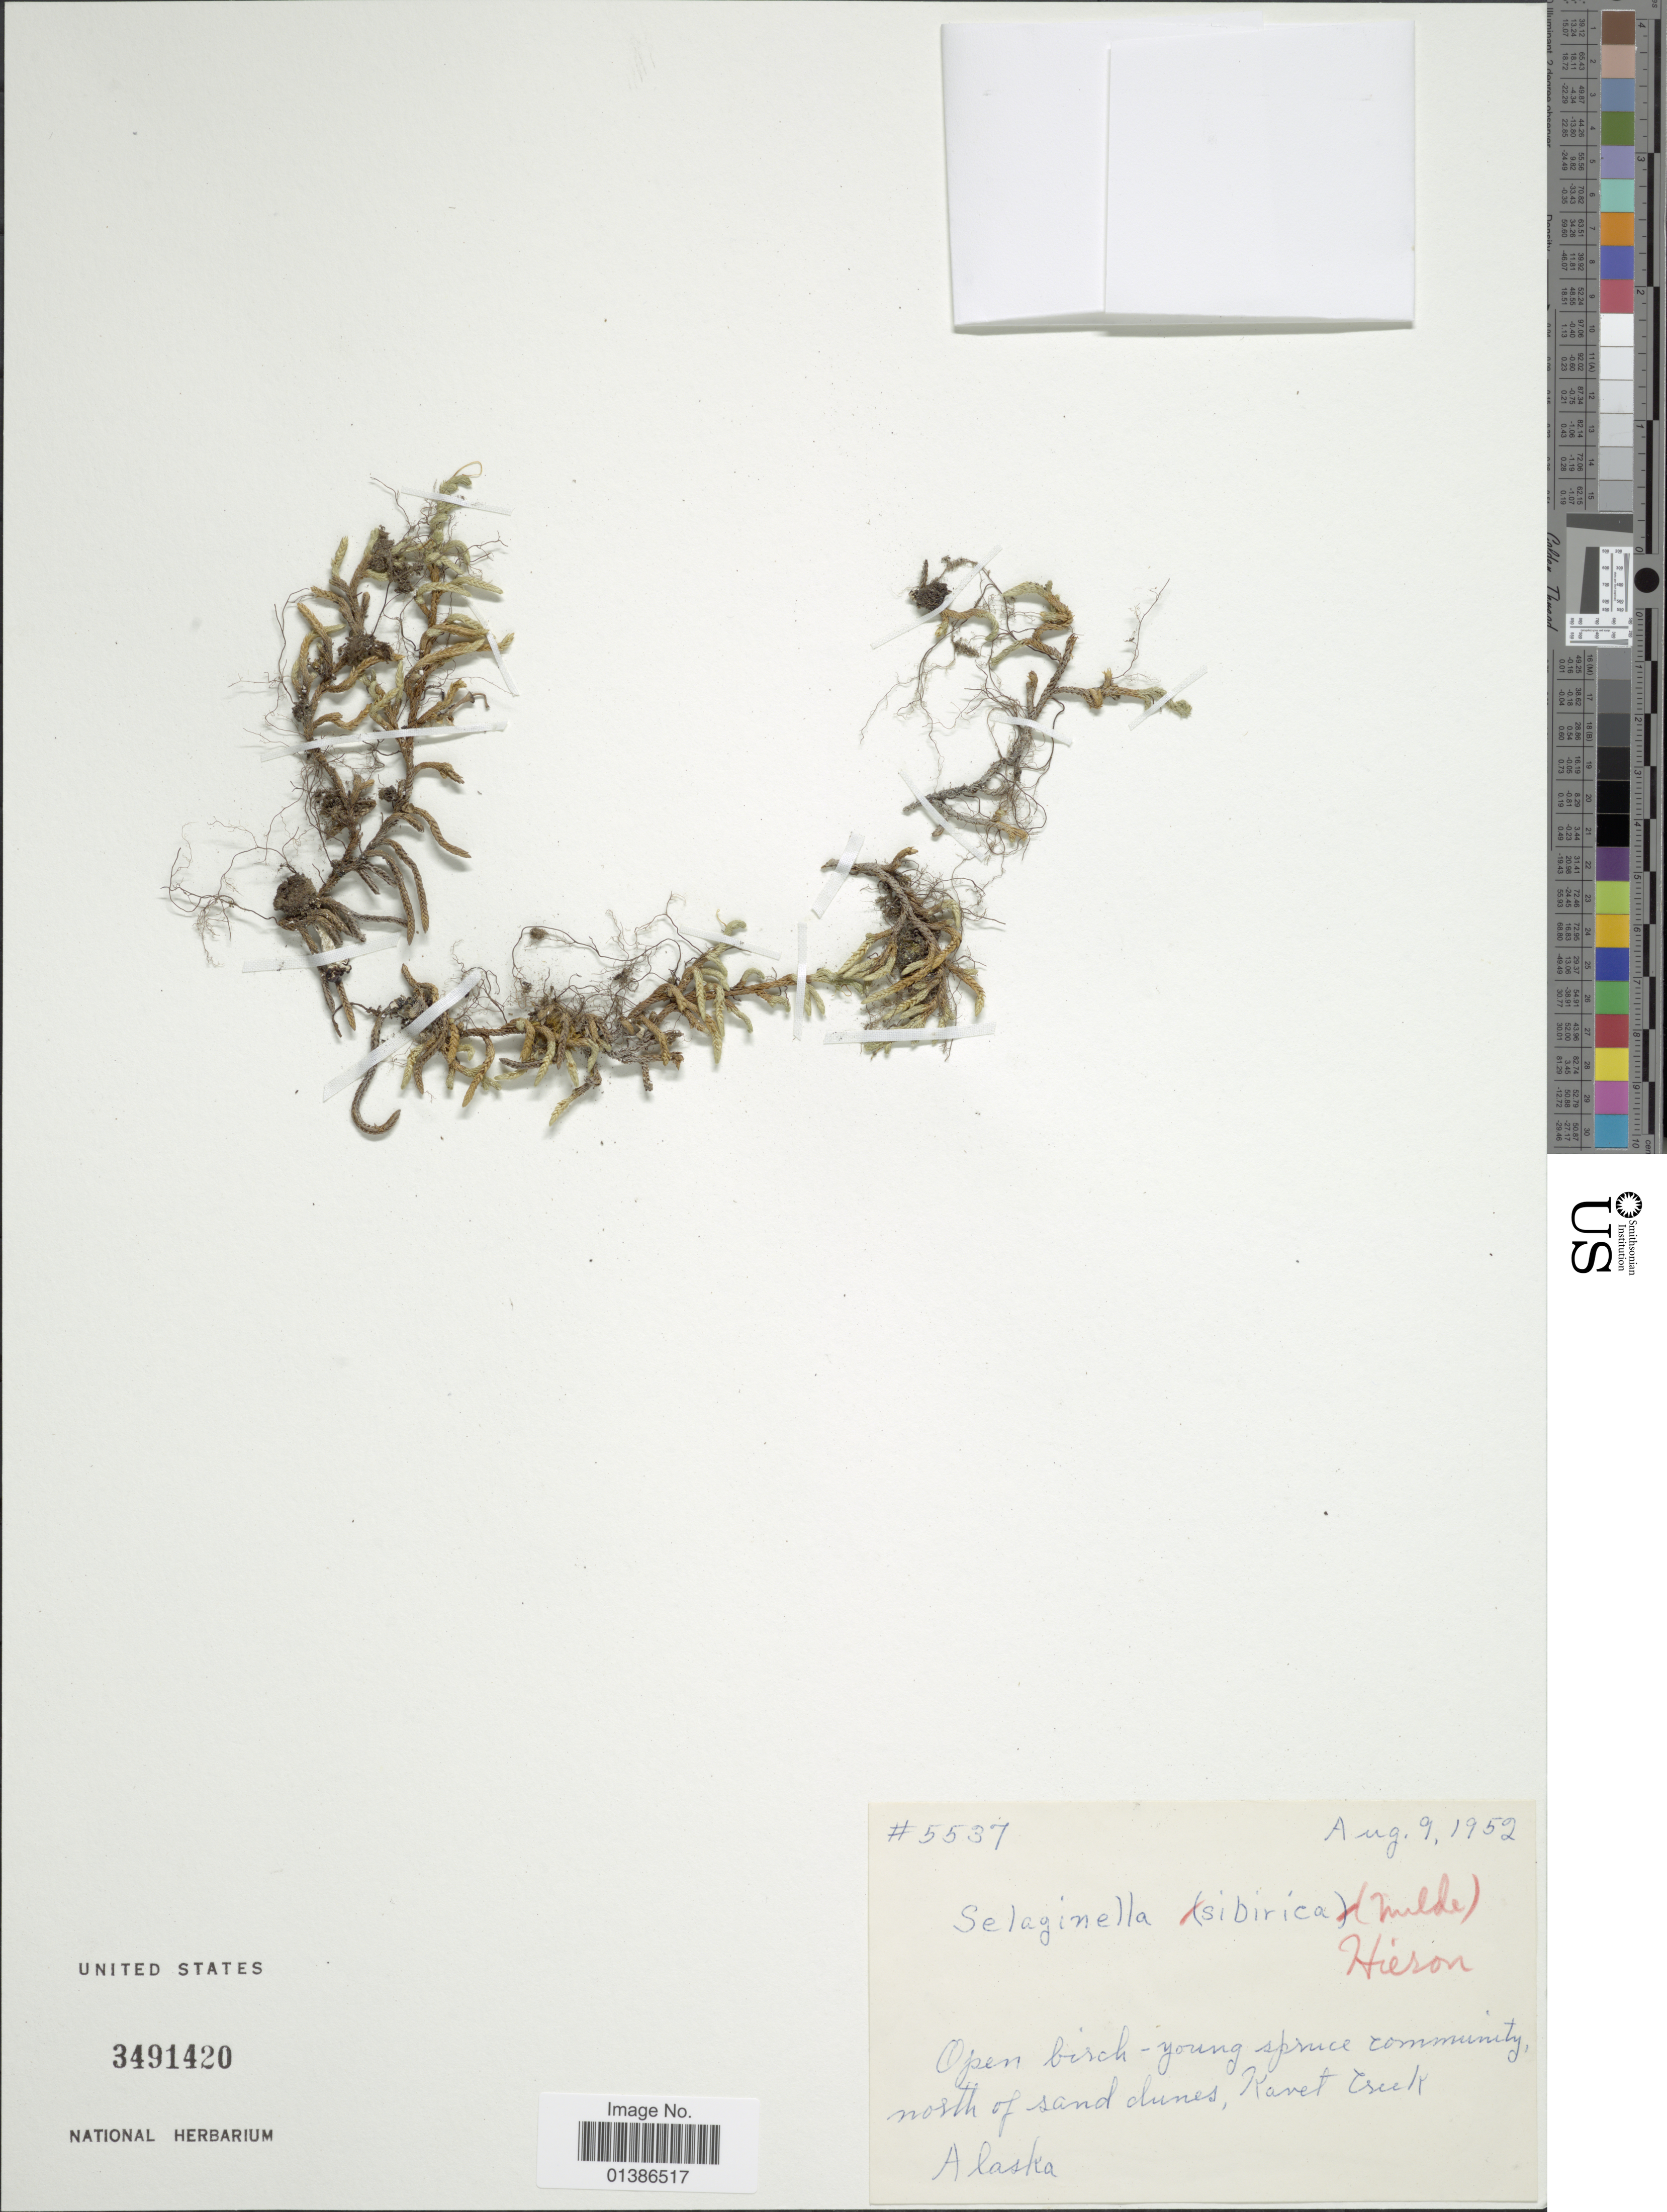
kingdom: Plantae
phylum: Tracheophyta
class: Lycopodiopsida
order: Selaginellales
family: Selaginellaceae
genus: Selaginella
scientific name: Selaginella sibirica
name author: (Milde) Hieron.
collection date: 1952-08-09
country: United States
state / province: Alaska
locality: North of sand dunes, Kavet Creek.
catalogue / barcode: US 3491420